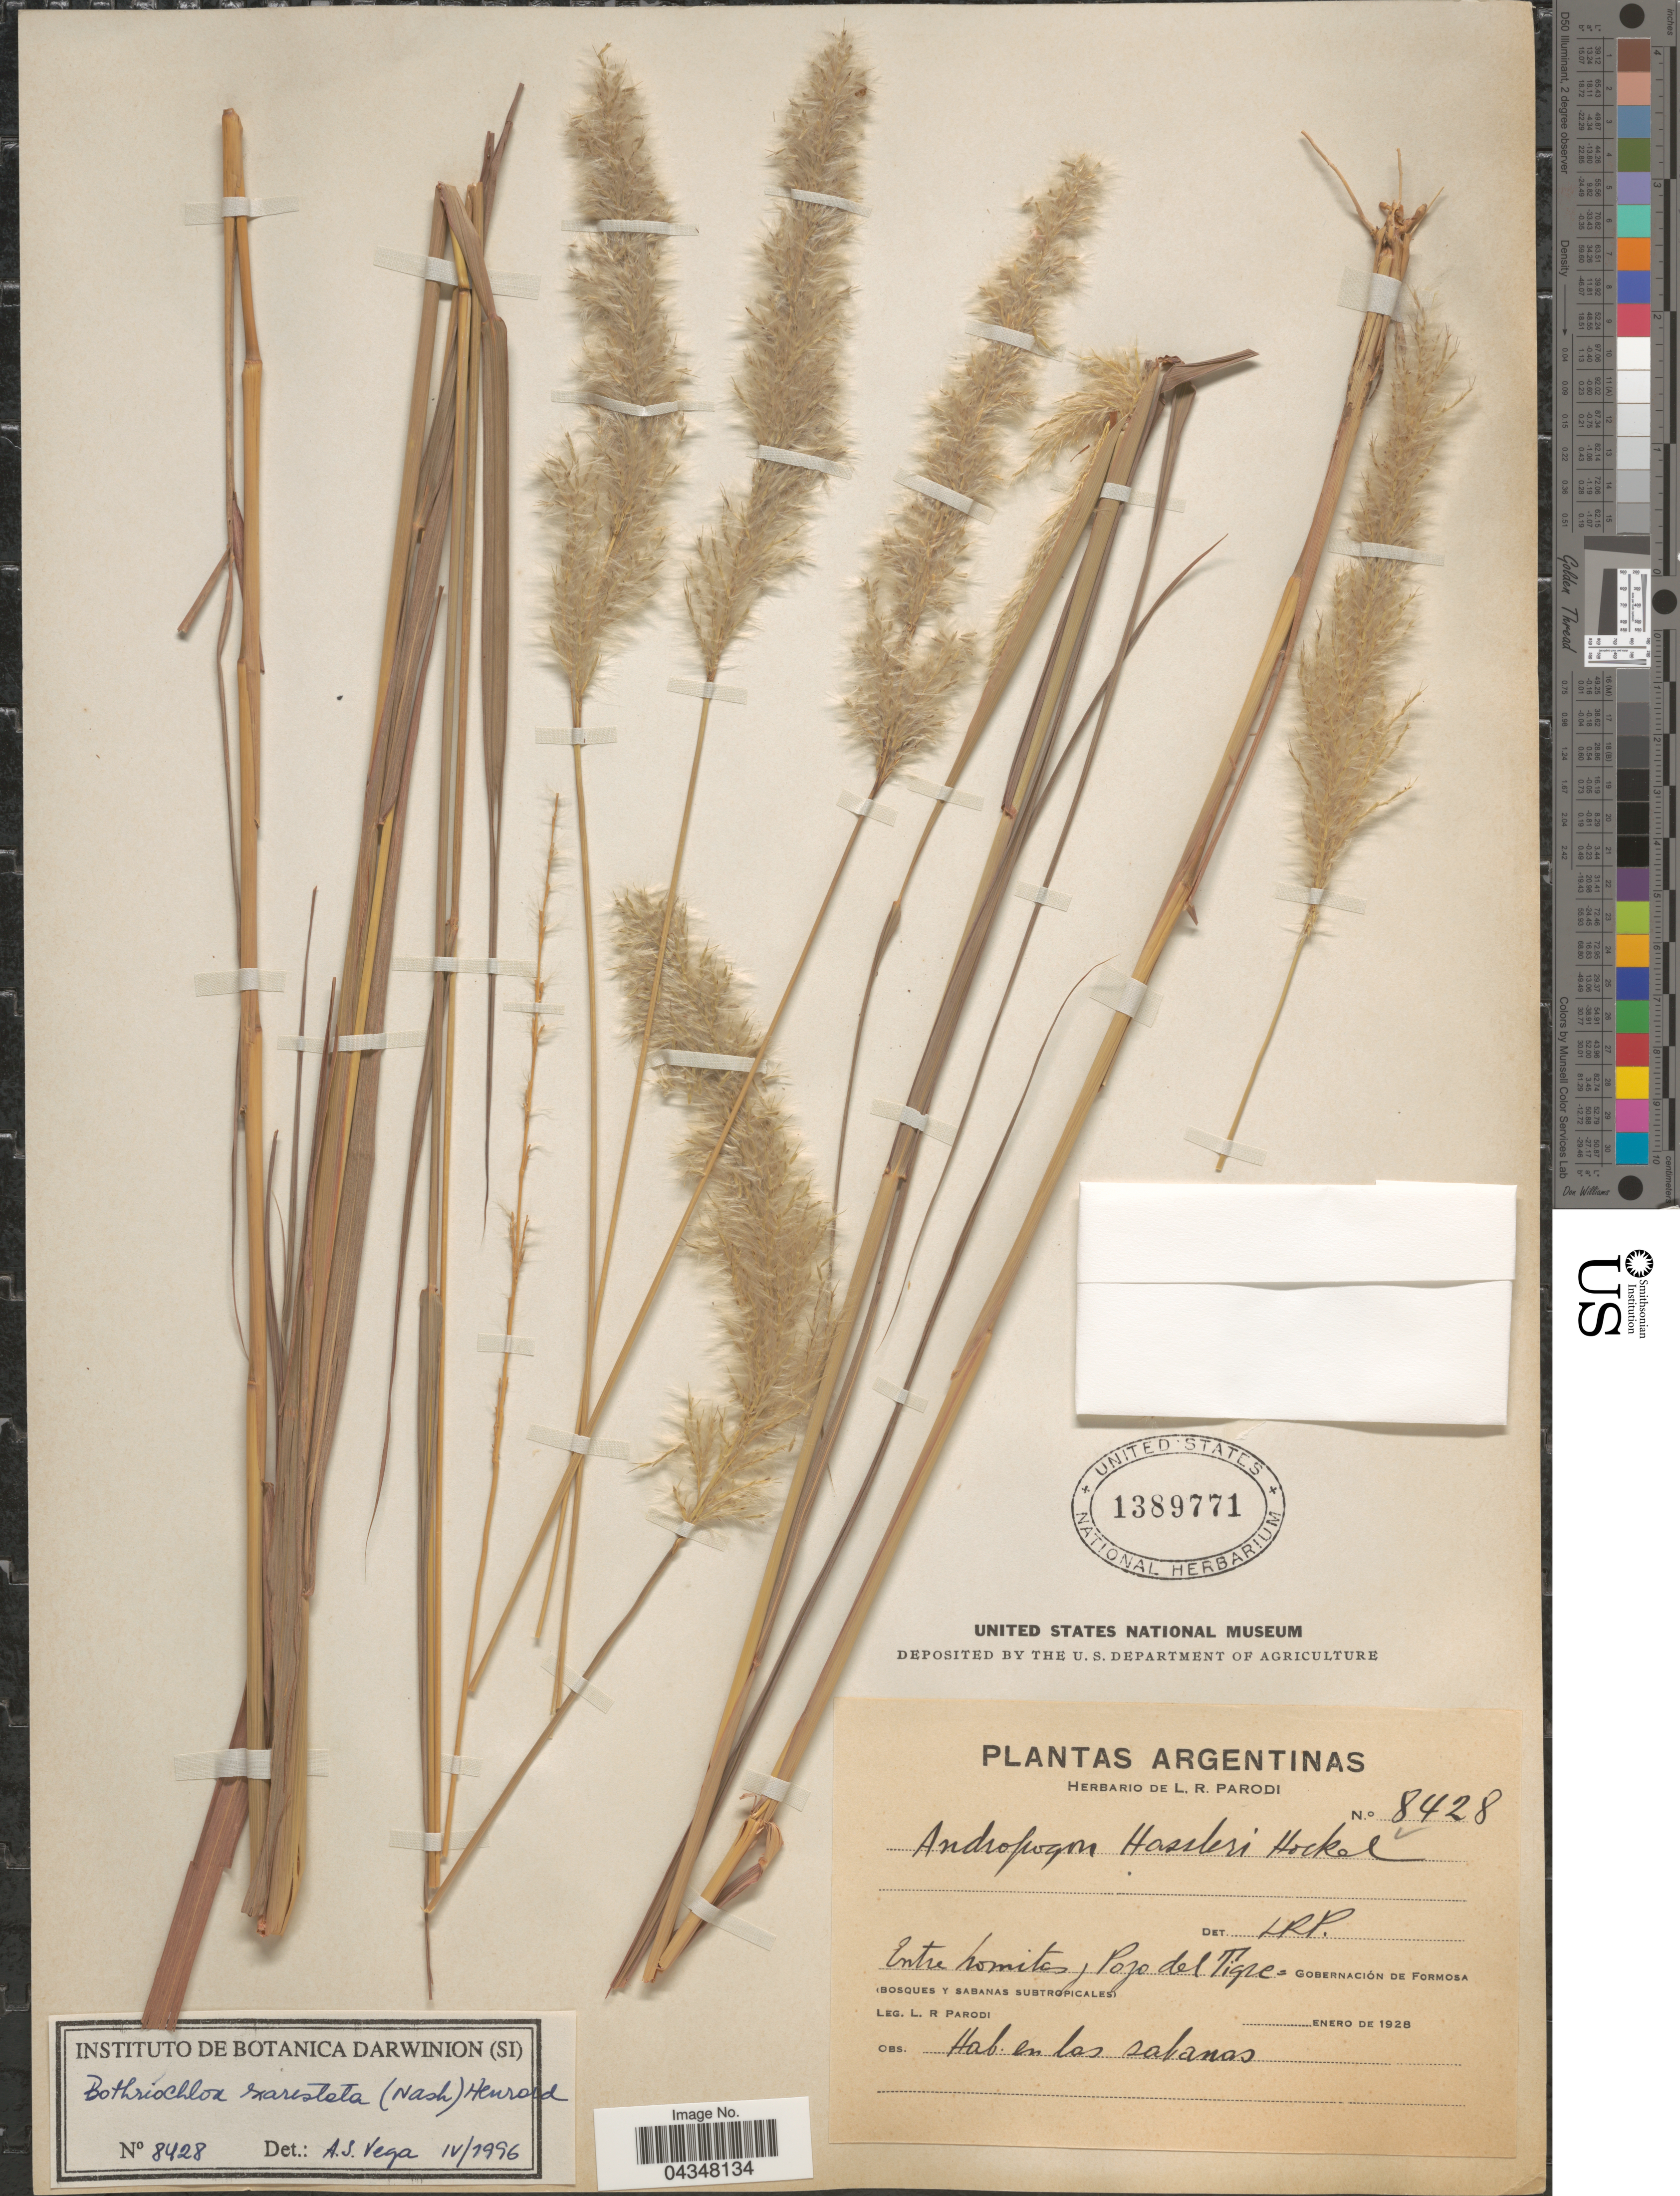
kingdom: Plantae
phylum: Tracheophyta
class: Liliopsida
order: Poales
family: Poaceae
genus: Bothriochloa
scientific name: Bothriochloa exaristata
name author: (Nash) Henr.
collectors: L. R. Parodi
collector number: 8428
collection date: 1928-01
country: Argentina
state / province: Formosa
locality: Entre Lomitas, Pojo del Tigre. Gobernación de Formosa.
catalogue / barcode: US 1389771